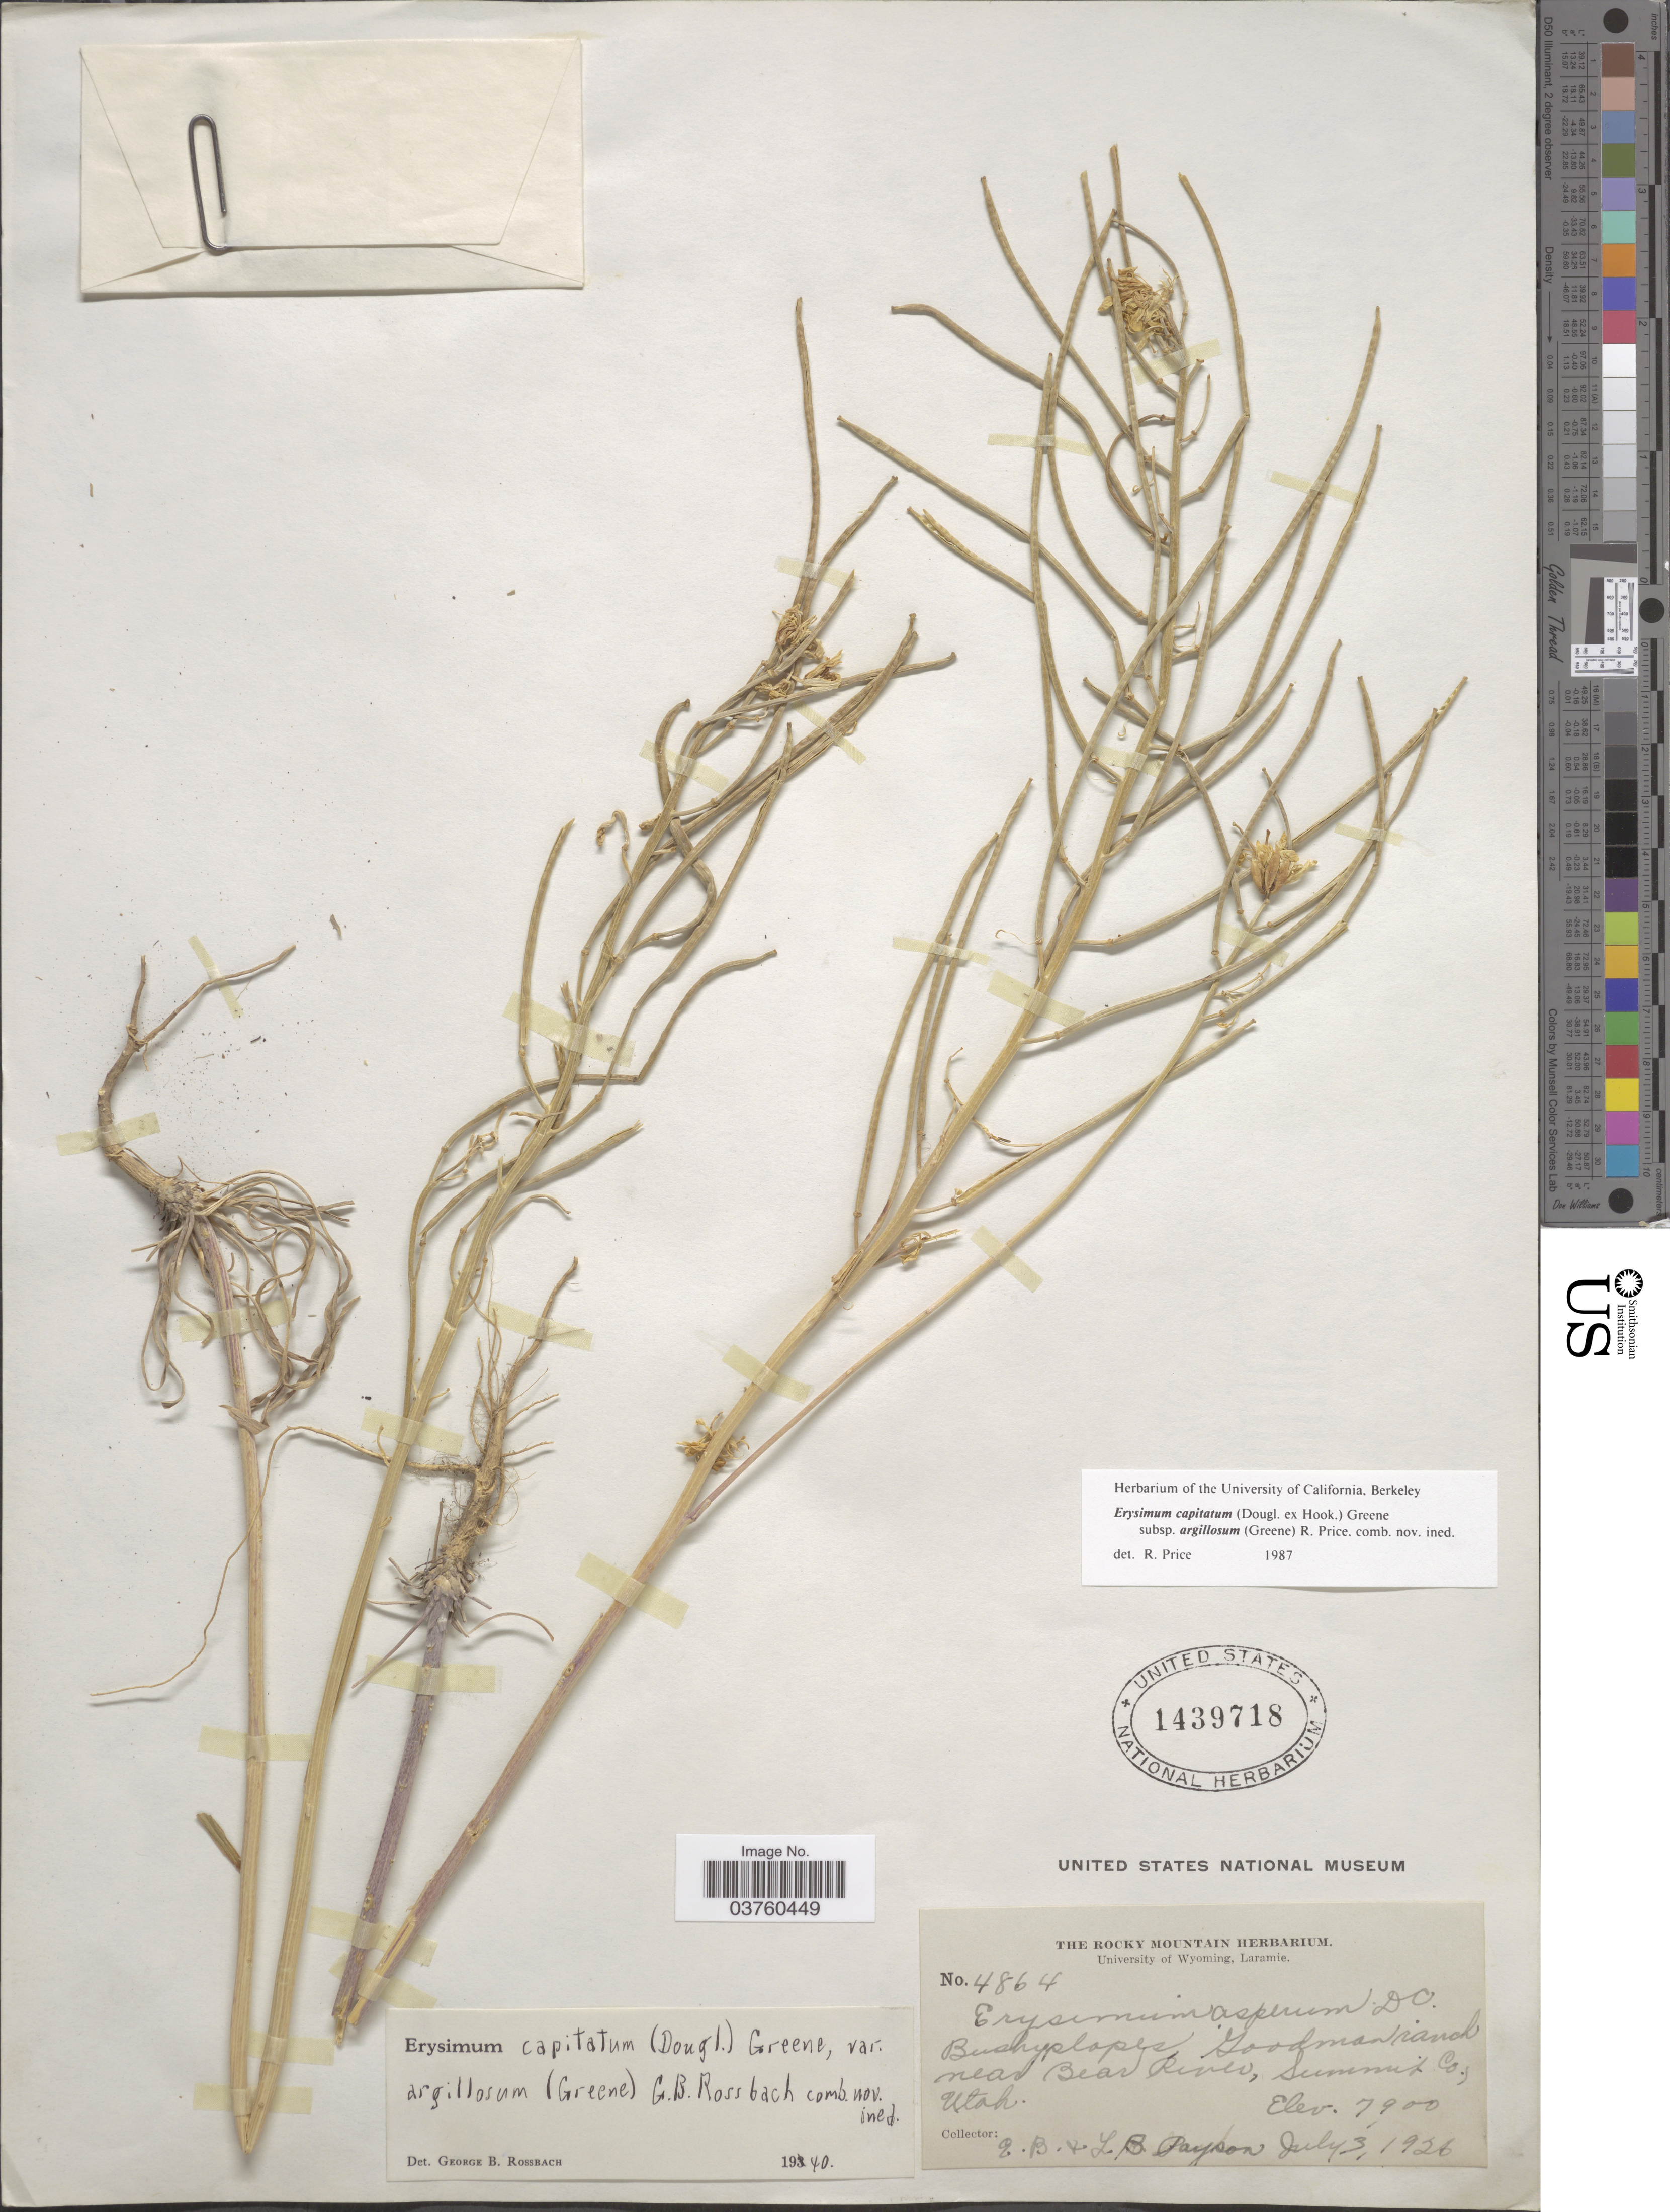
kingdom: Plantae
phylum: Tracheophyta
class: Magnoliopsida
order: Brassicales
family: Brassicaceae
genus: Erysimum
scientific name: Erysimum capitatum subsp. argillosum (Greene) R.A. Price comb. nov. ined.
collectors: E. B. Payson & L. Payson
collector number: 4864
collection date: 1926-07-03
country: United States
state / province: Utah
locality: Goodman ranch near Bear River, Summit Co.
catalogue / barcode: US 1439718